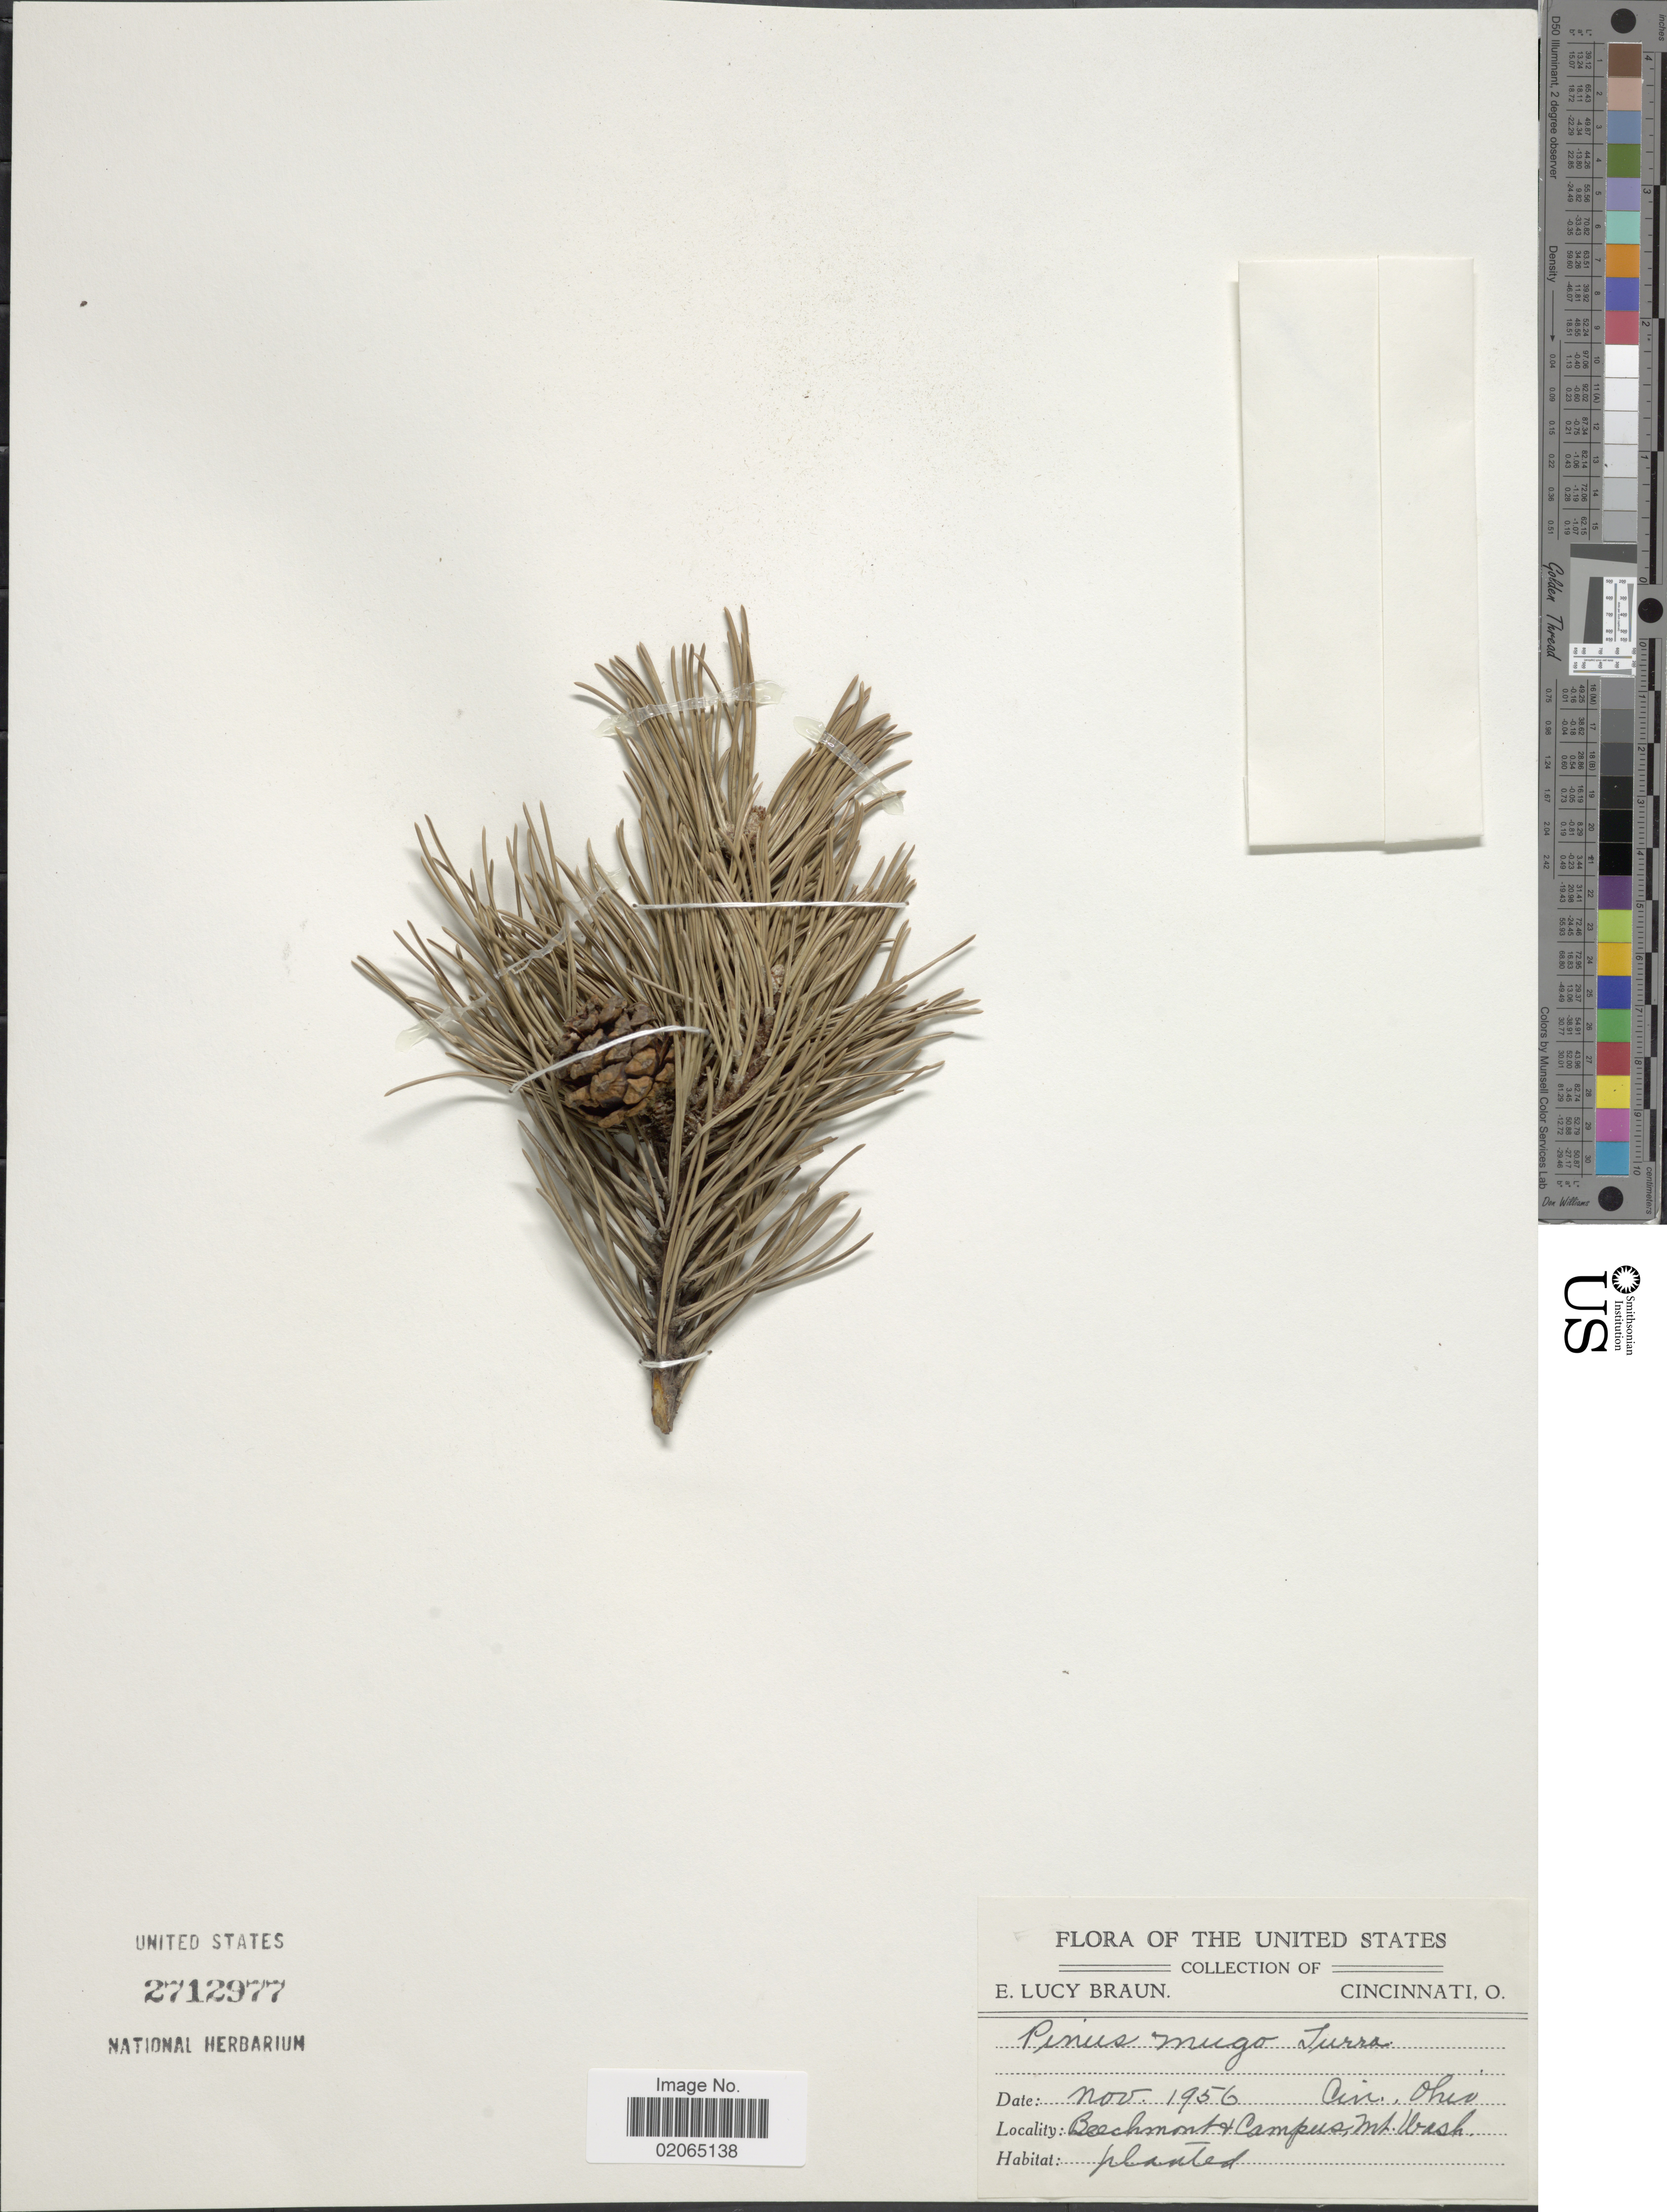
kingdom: Plantae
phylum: Tracheophyta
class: Pinopsida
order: Pinales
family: Pinaceae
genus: Pinus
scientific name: Pinus mugo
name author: Turra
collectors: E. L. Braun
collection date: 1956-11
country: United States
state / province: Ohio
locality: Cin. Beachmont Campus Mt. Wash.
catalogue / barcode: US 2712977